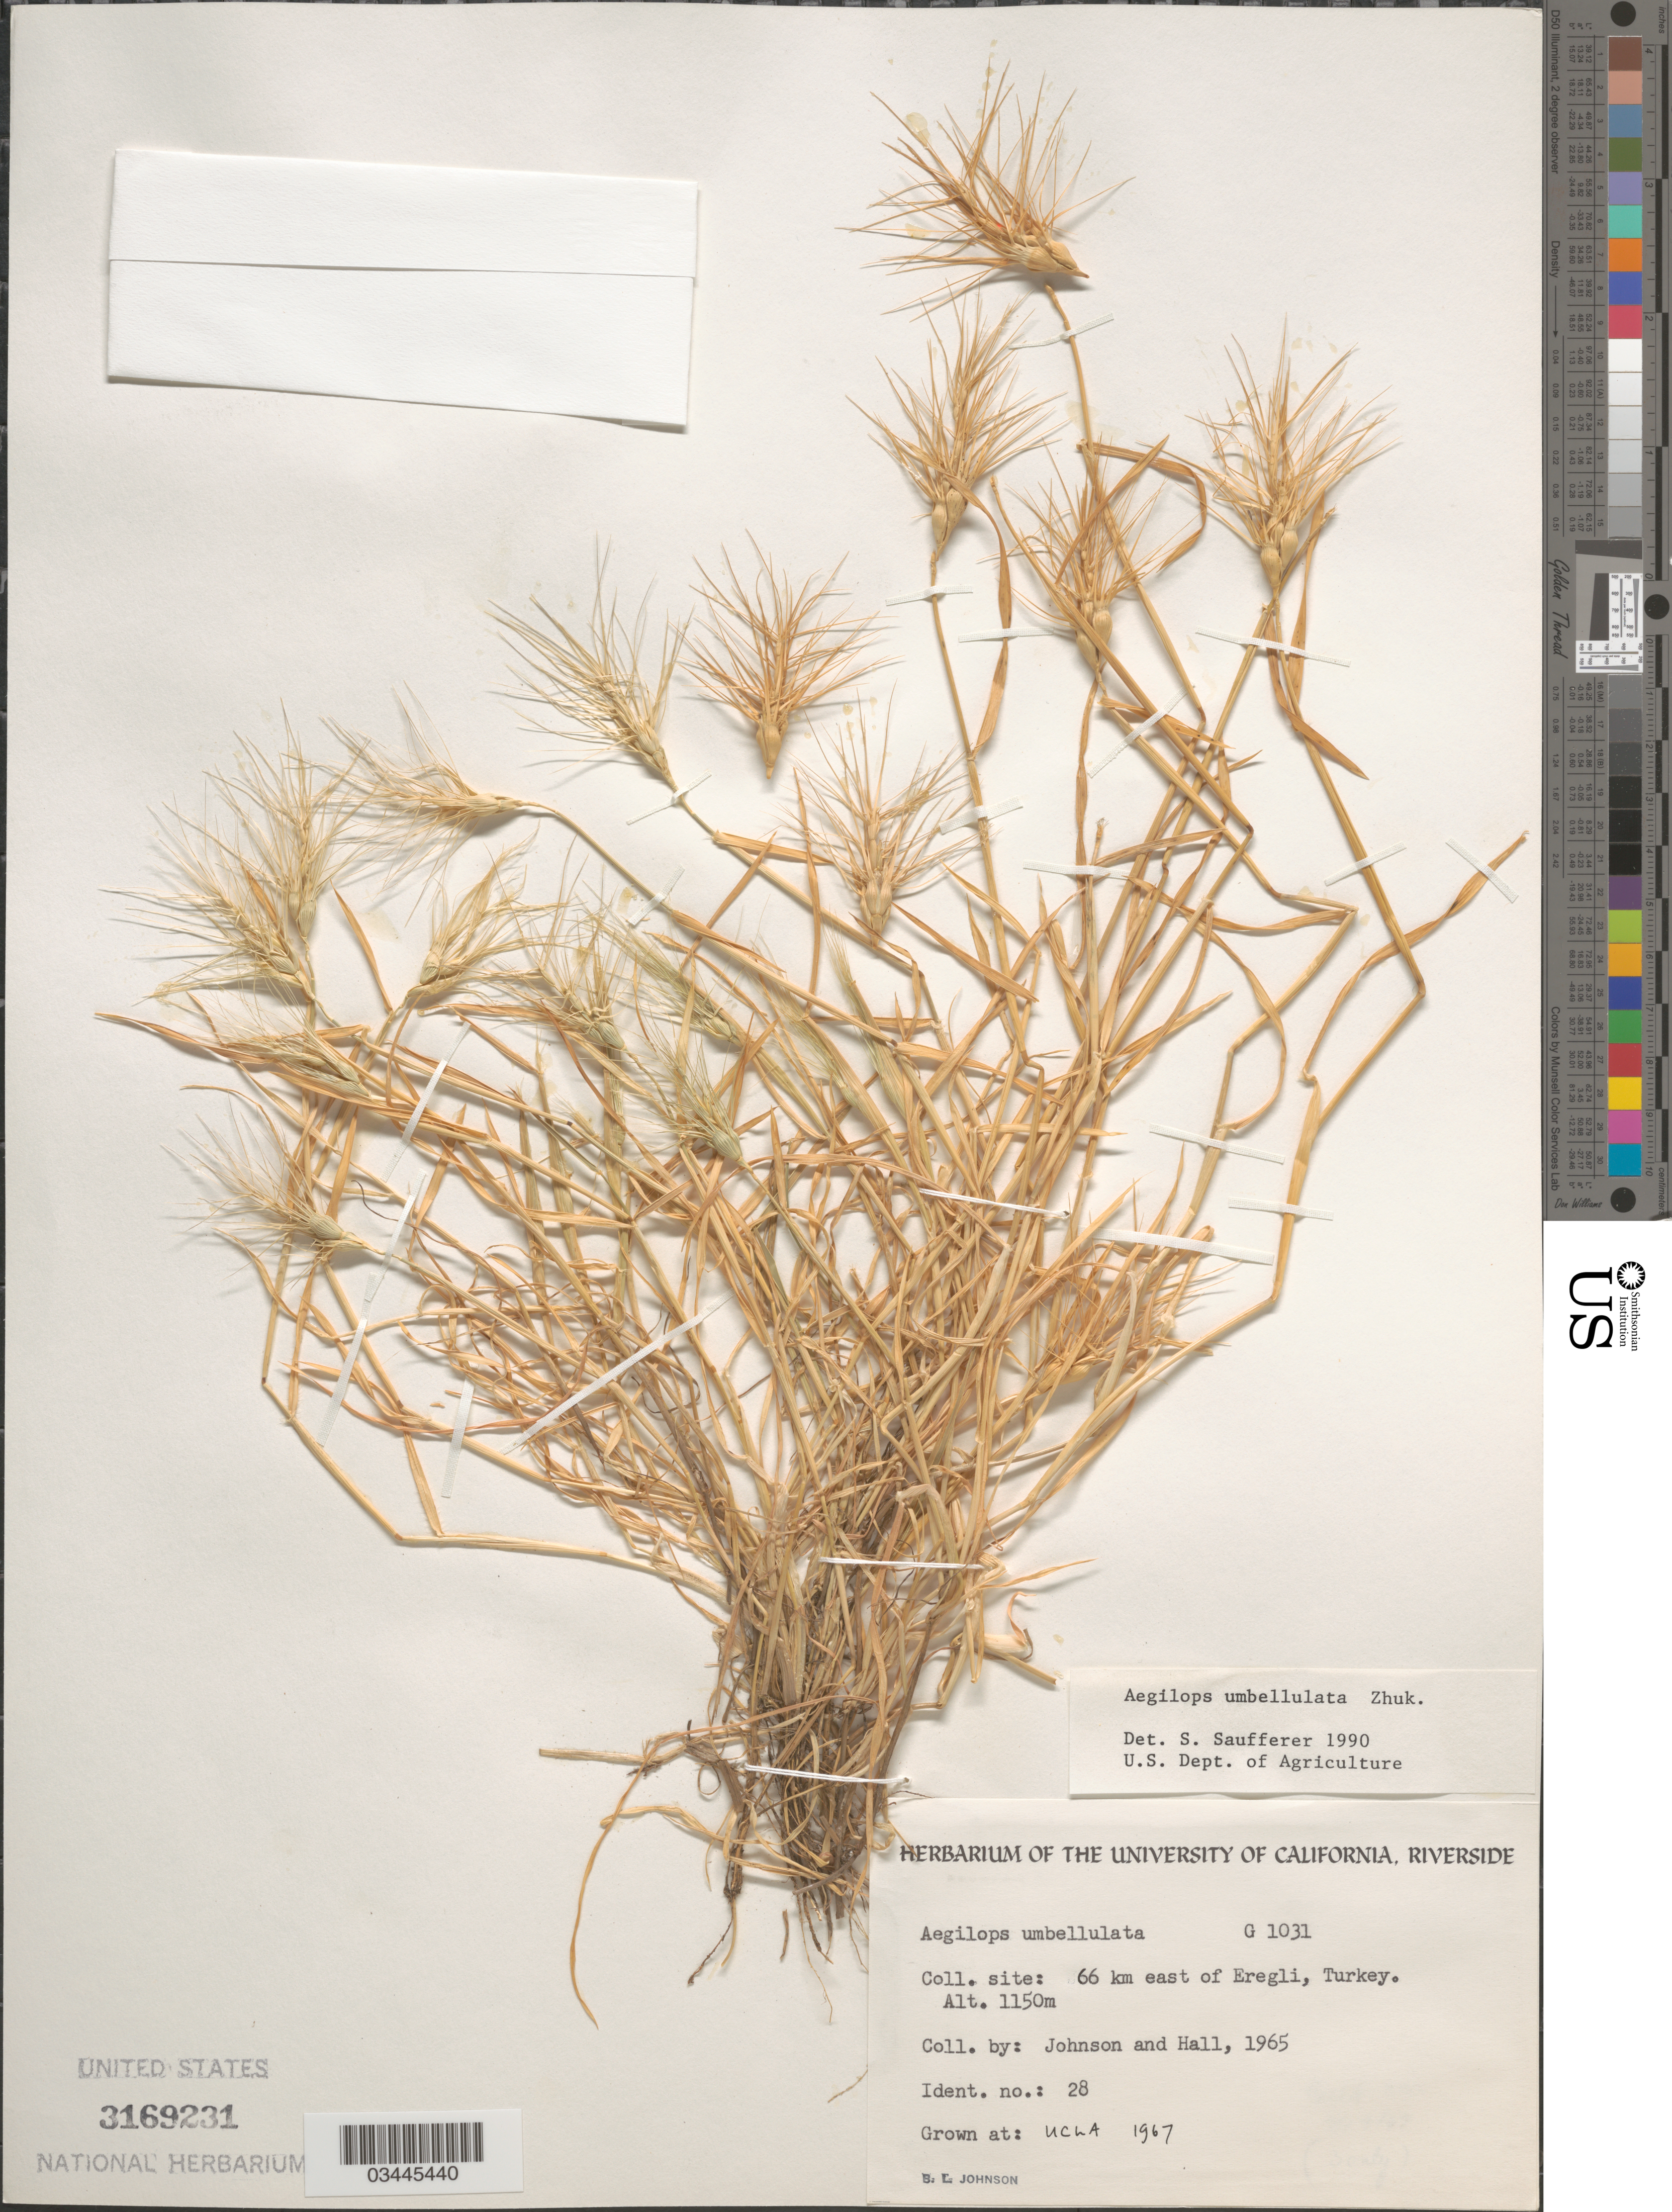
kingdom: Plantae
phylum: Tracheophyta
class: Liliopsida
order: Poales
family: Poaceae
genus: Aegilops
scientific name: Aegilops umbellulata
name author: Zhuk.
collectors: B. Johnson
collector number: G1031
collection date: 1967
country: United States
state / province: California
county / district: Los Angeles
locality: UCLA.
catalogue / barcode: US 3169231